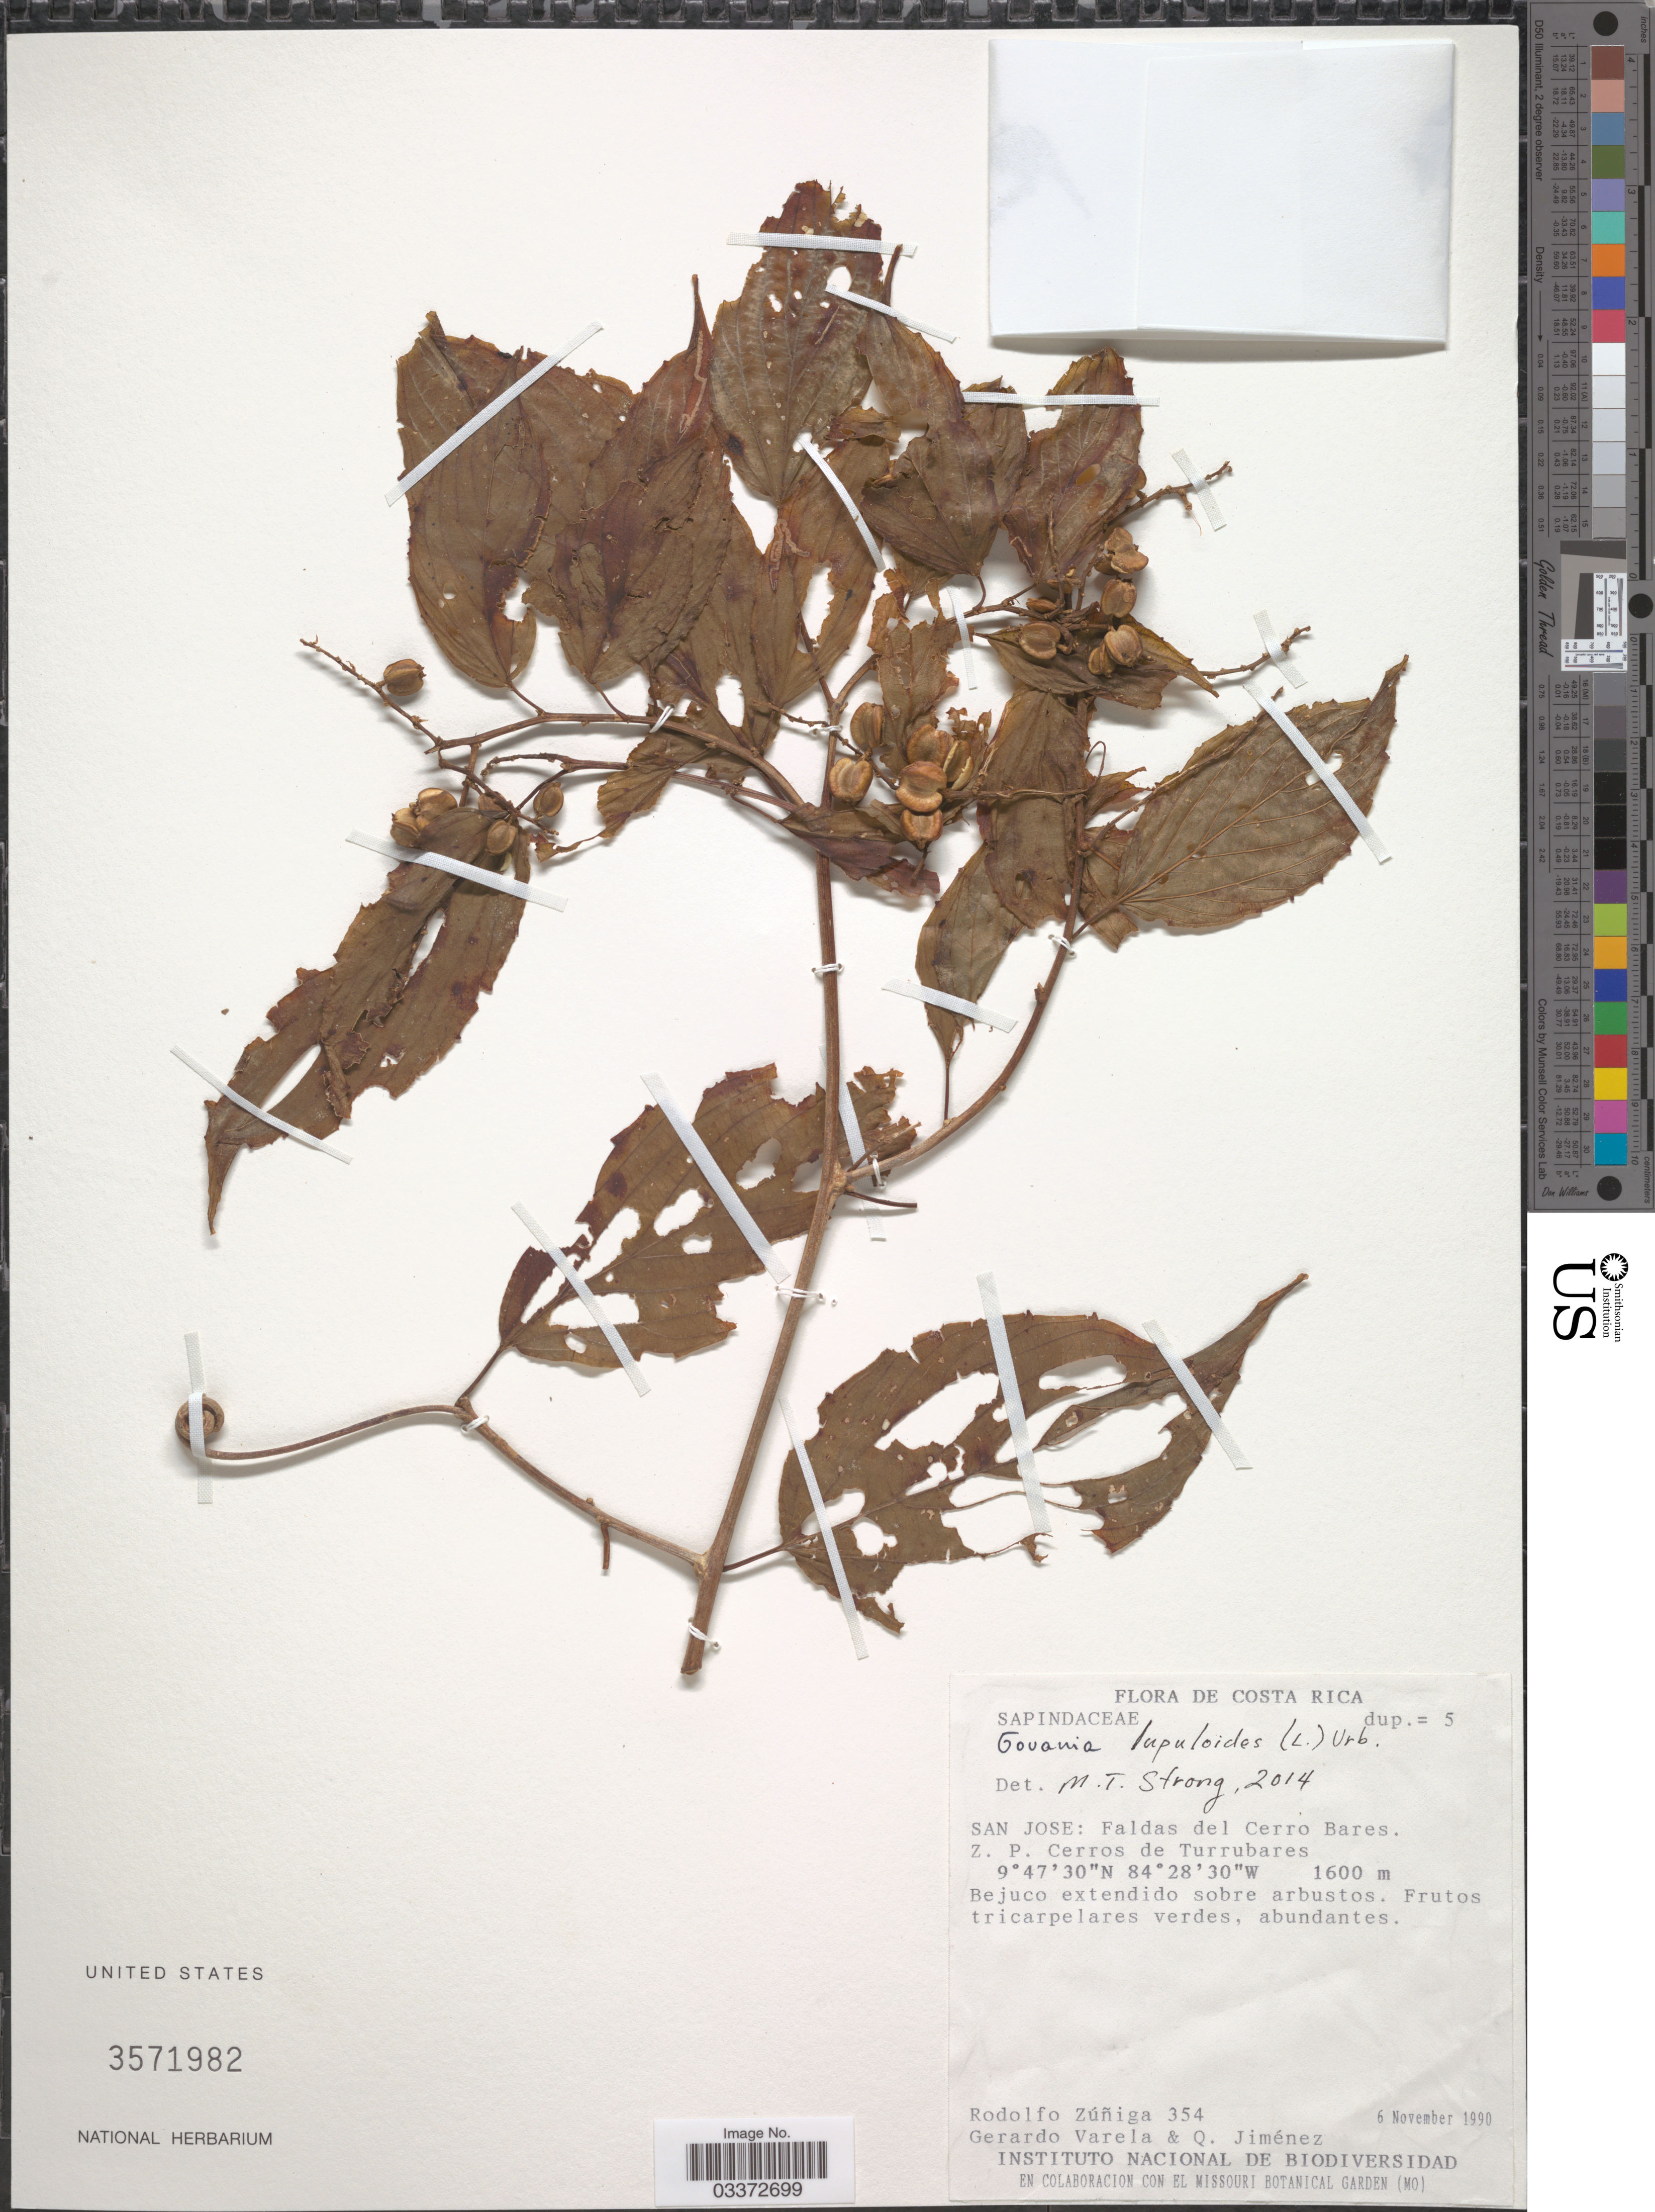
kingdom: Plantae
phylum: Tracheophyta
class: Magnoliopsida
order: Rosales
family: Rhamnaceae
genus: Gouania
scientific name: Gouania lupuloides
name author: (L.) Urb.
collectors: R. Zúñiga, G. Varela & Q. Jiménez Madrigal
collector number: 354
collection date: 1990-11-06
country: Costa Rica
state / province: San José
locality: Faldas del Cerro Bares. Z. P. Cerros de Turrubares.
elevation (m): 1600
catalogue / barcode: US 3571982